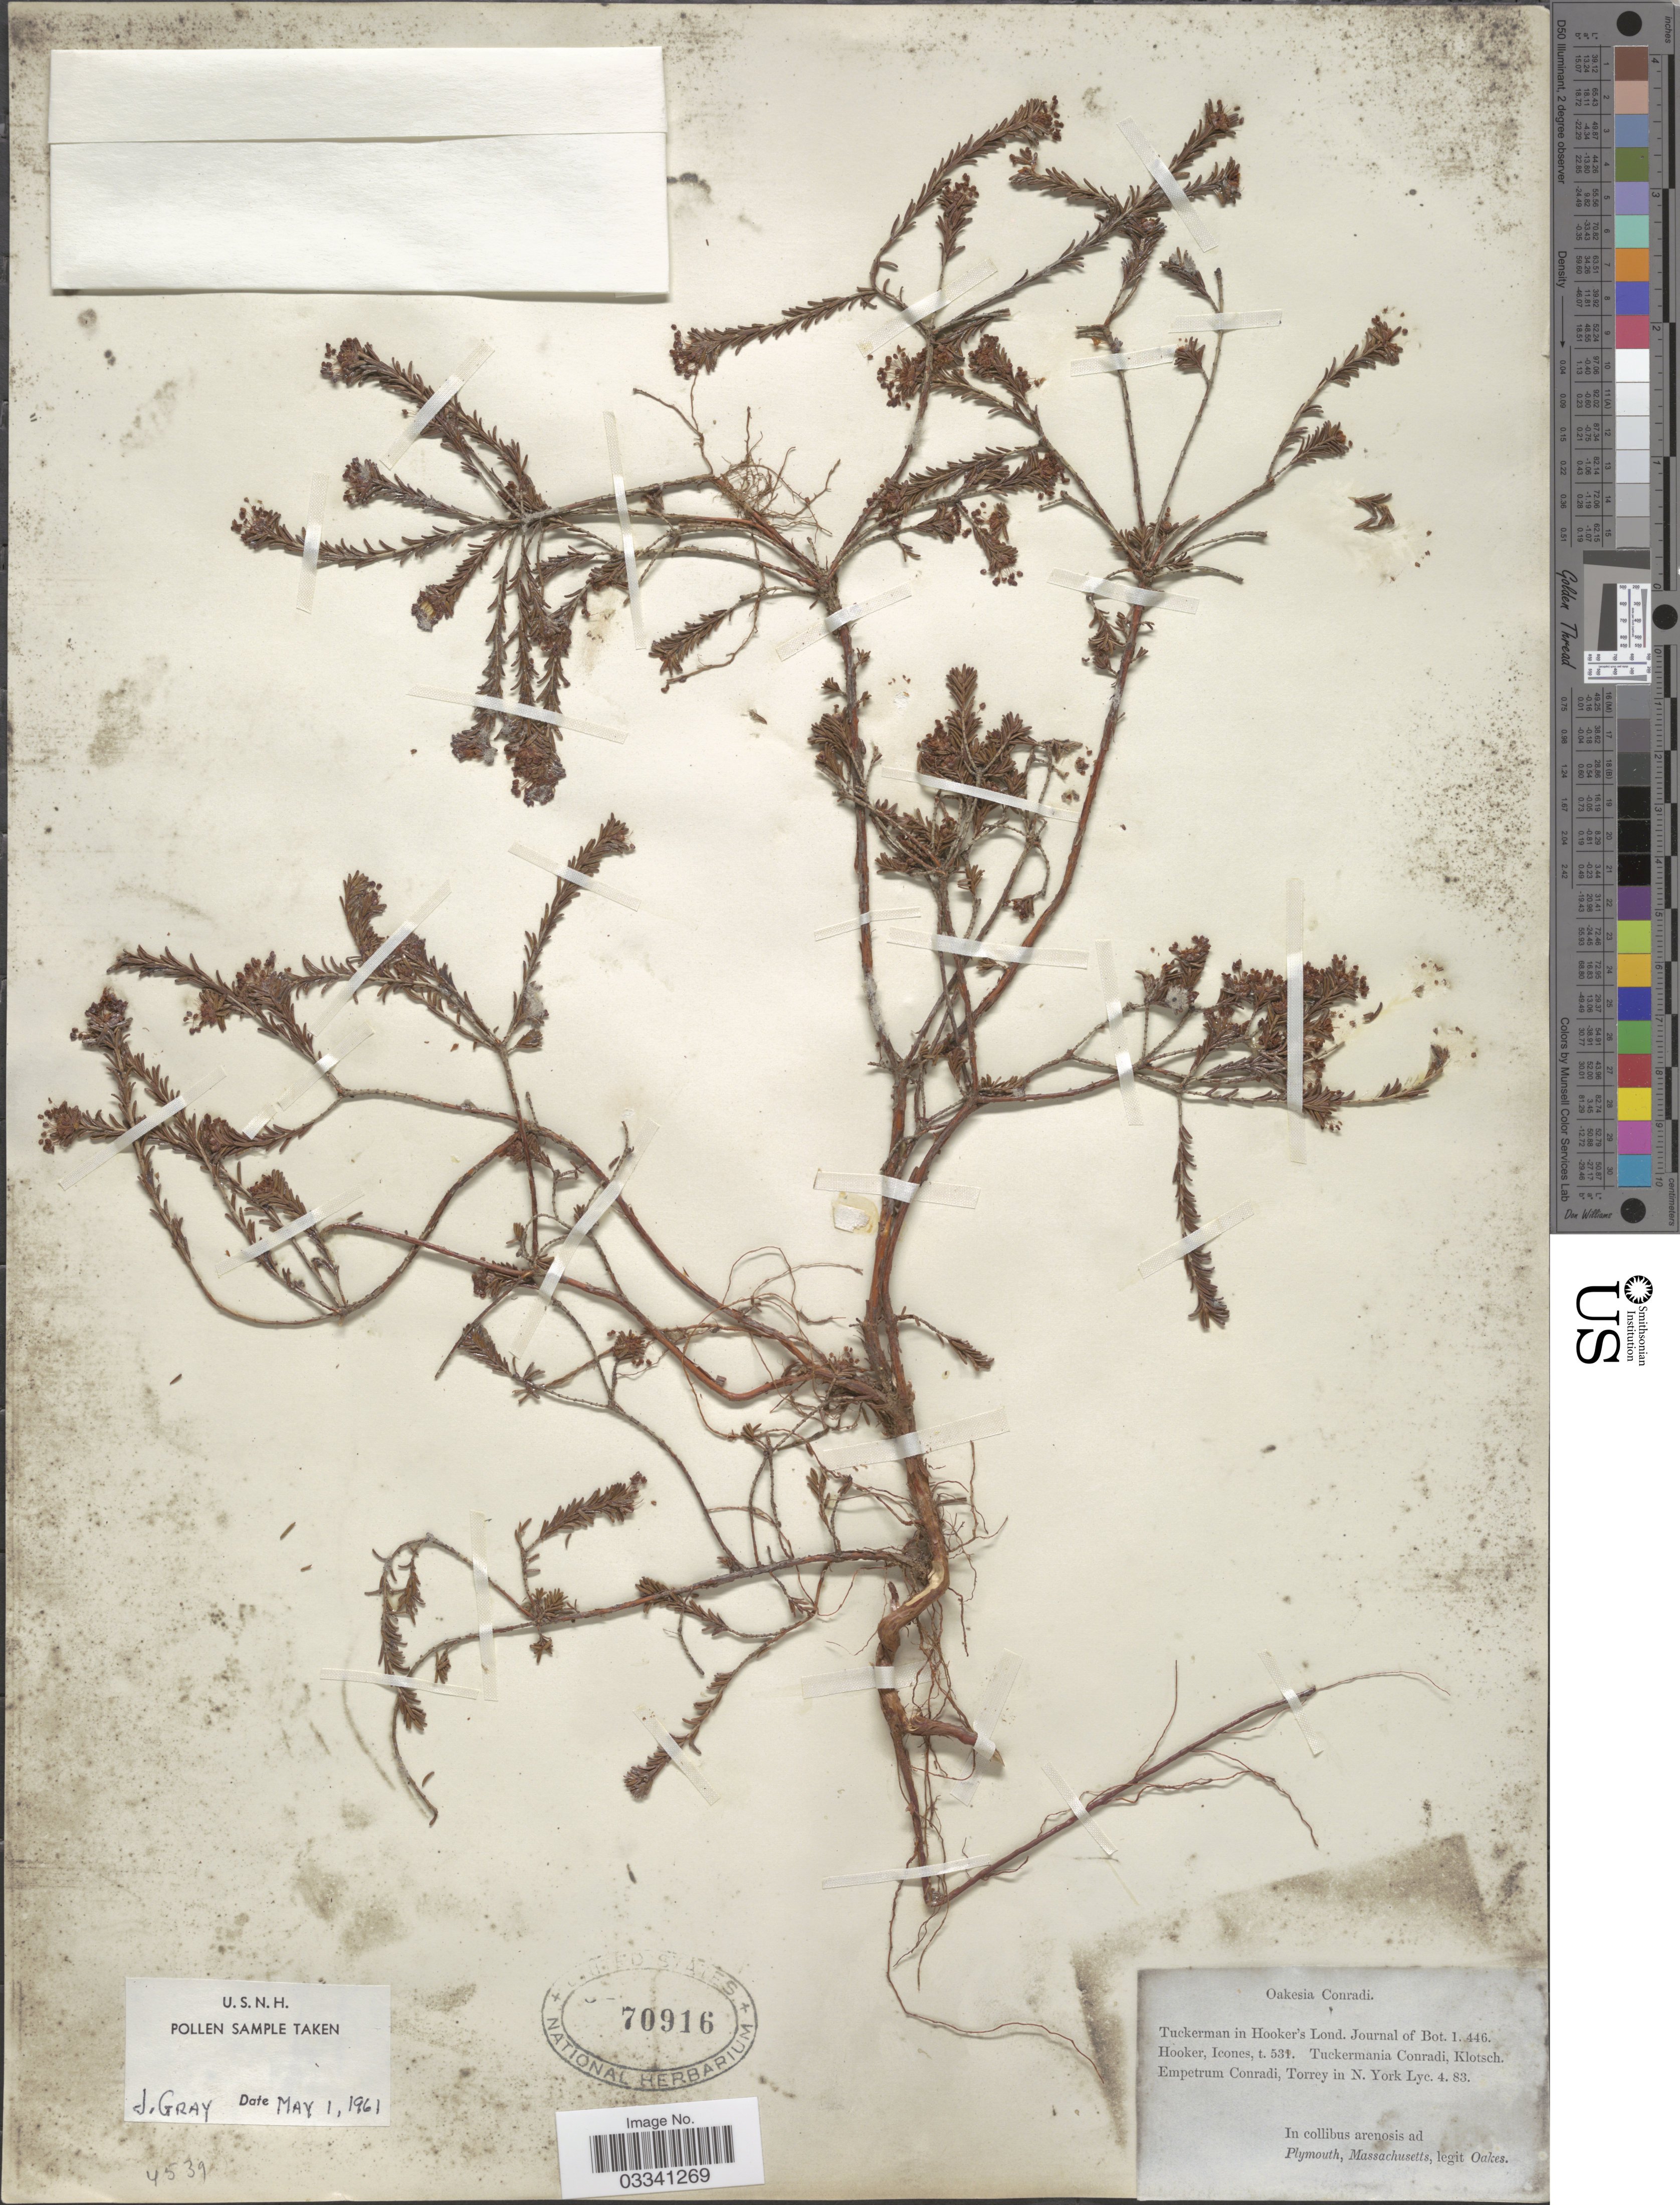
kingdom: Plantae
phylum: Tracheophyta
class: Magnoliopsida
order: Ericales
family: Ericaceae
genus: Corema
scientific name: Corema conradii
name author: Torr.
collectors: -. Oakes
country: United States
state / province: Massachusetts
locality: In collibus arenosis ad Plymouth.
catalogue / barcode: US 70916